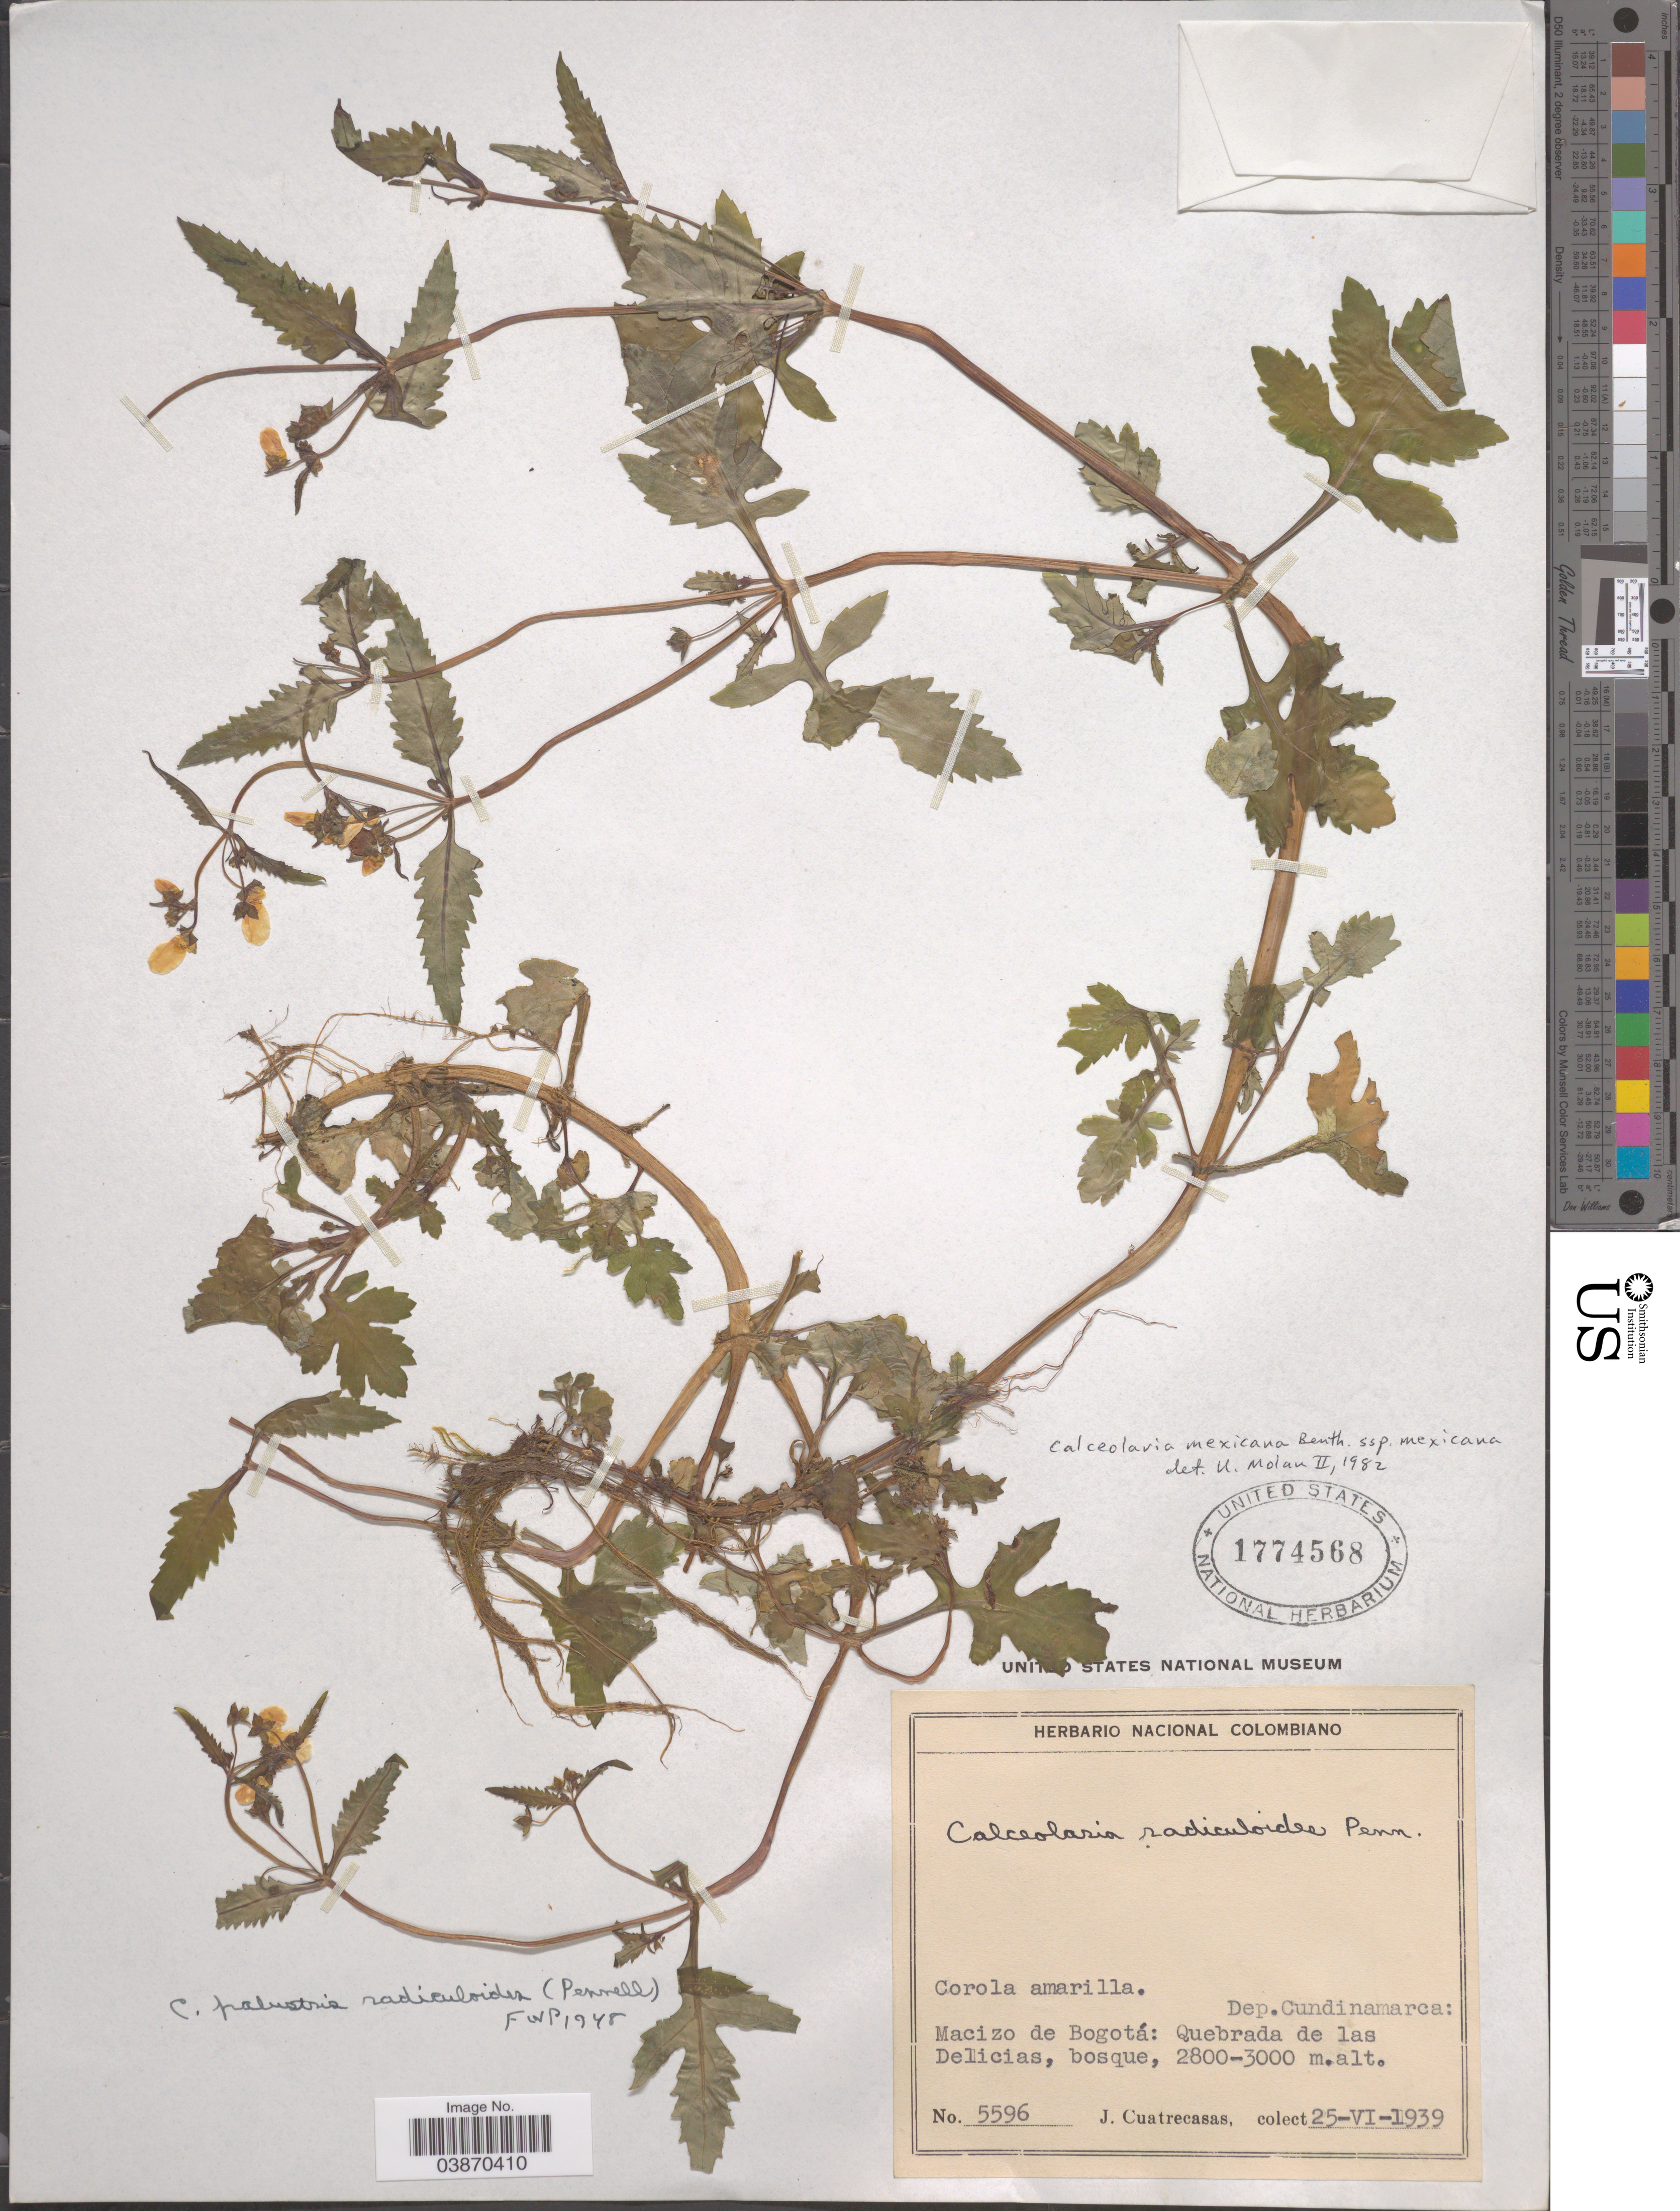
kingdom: Plantae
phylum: Tracheophyta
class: Magnoliopsida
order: Lamiales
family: Calceolariaceae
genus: Calceolaria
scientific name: Calceolaria mexicana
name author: Benth.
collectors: J. Cuatrecasas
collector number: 5596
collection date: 1939-06-25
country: Colombia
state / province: Cundinamarca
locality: Dep. Cundinamarca: Macizo de Bogotá: Quebrada de las Delicias.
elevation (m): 2800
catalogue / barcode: US 1774568